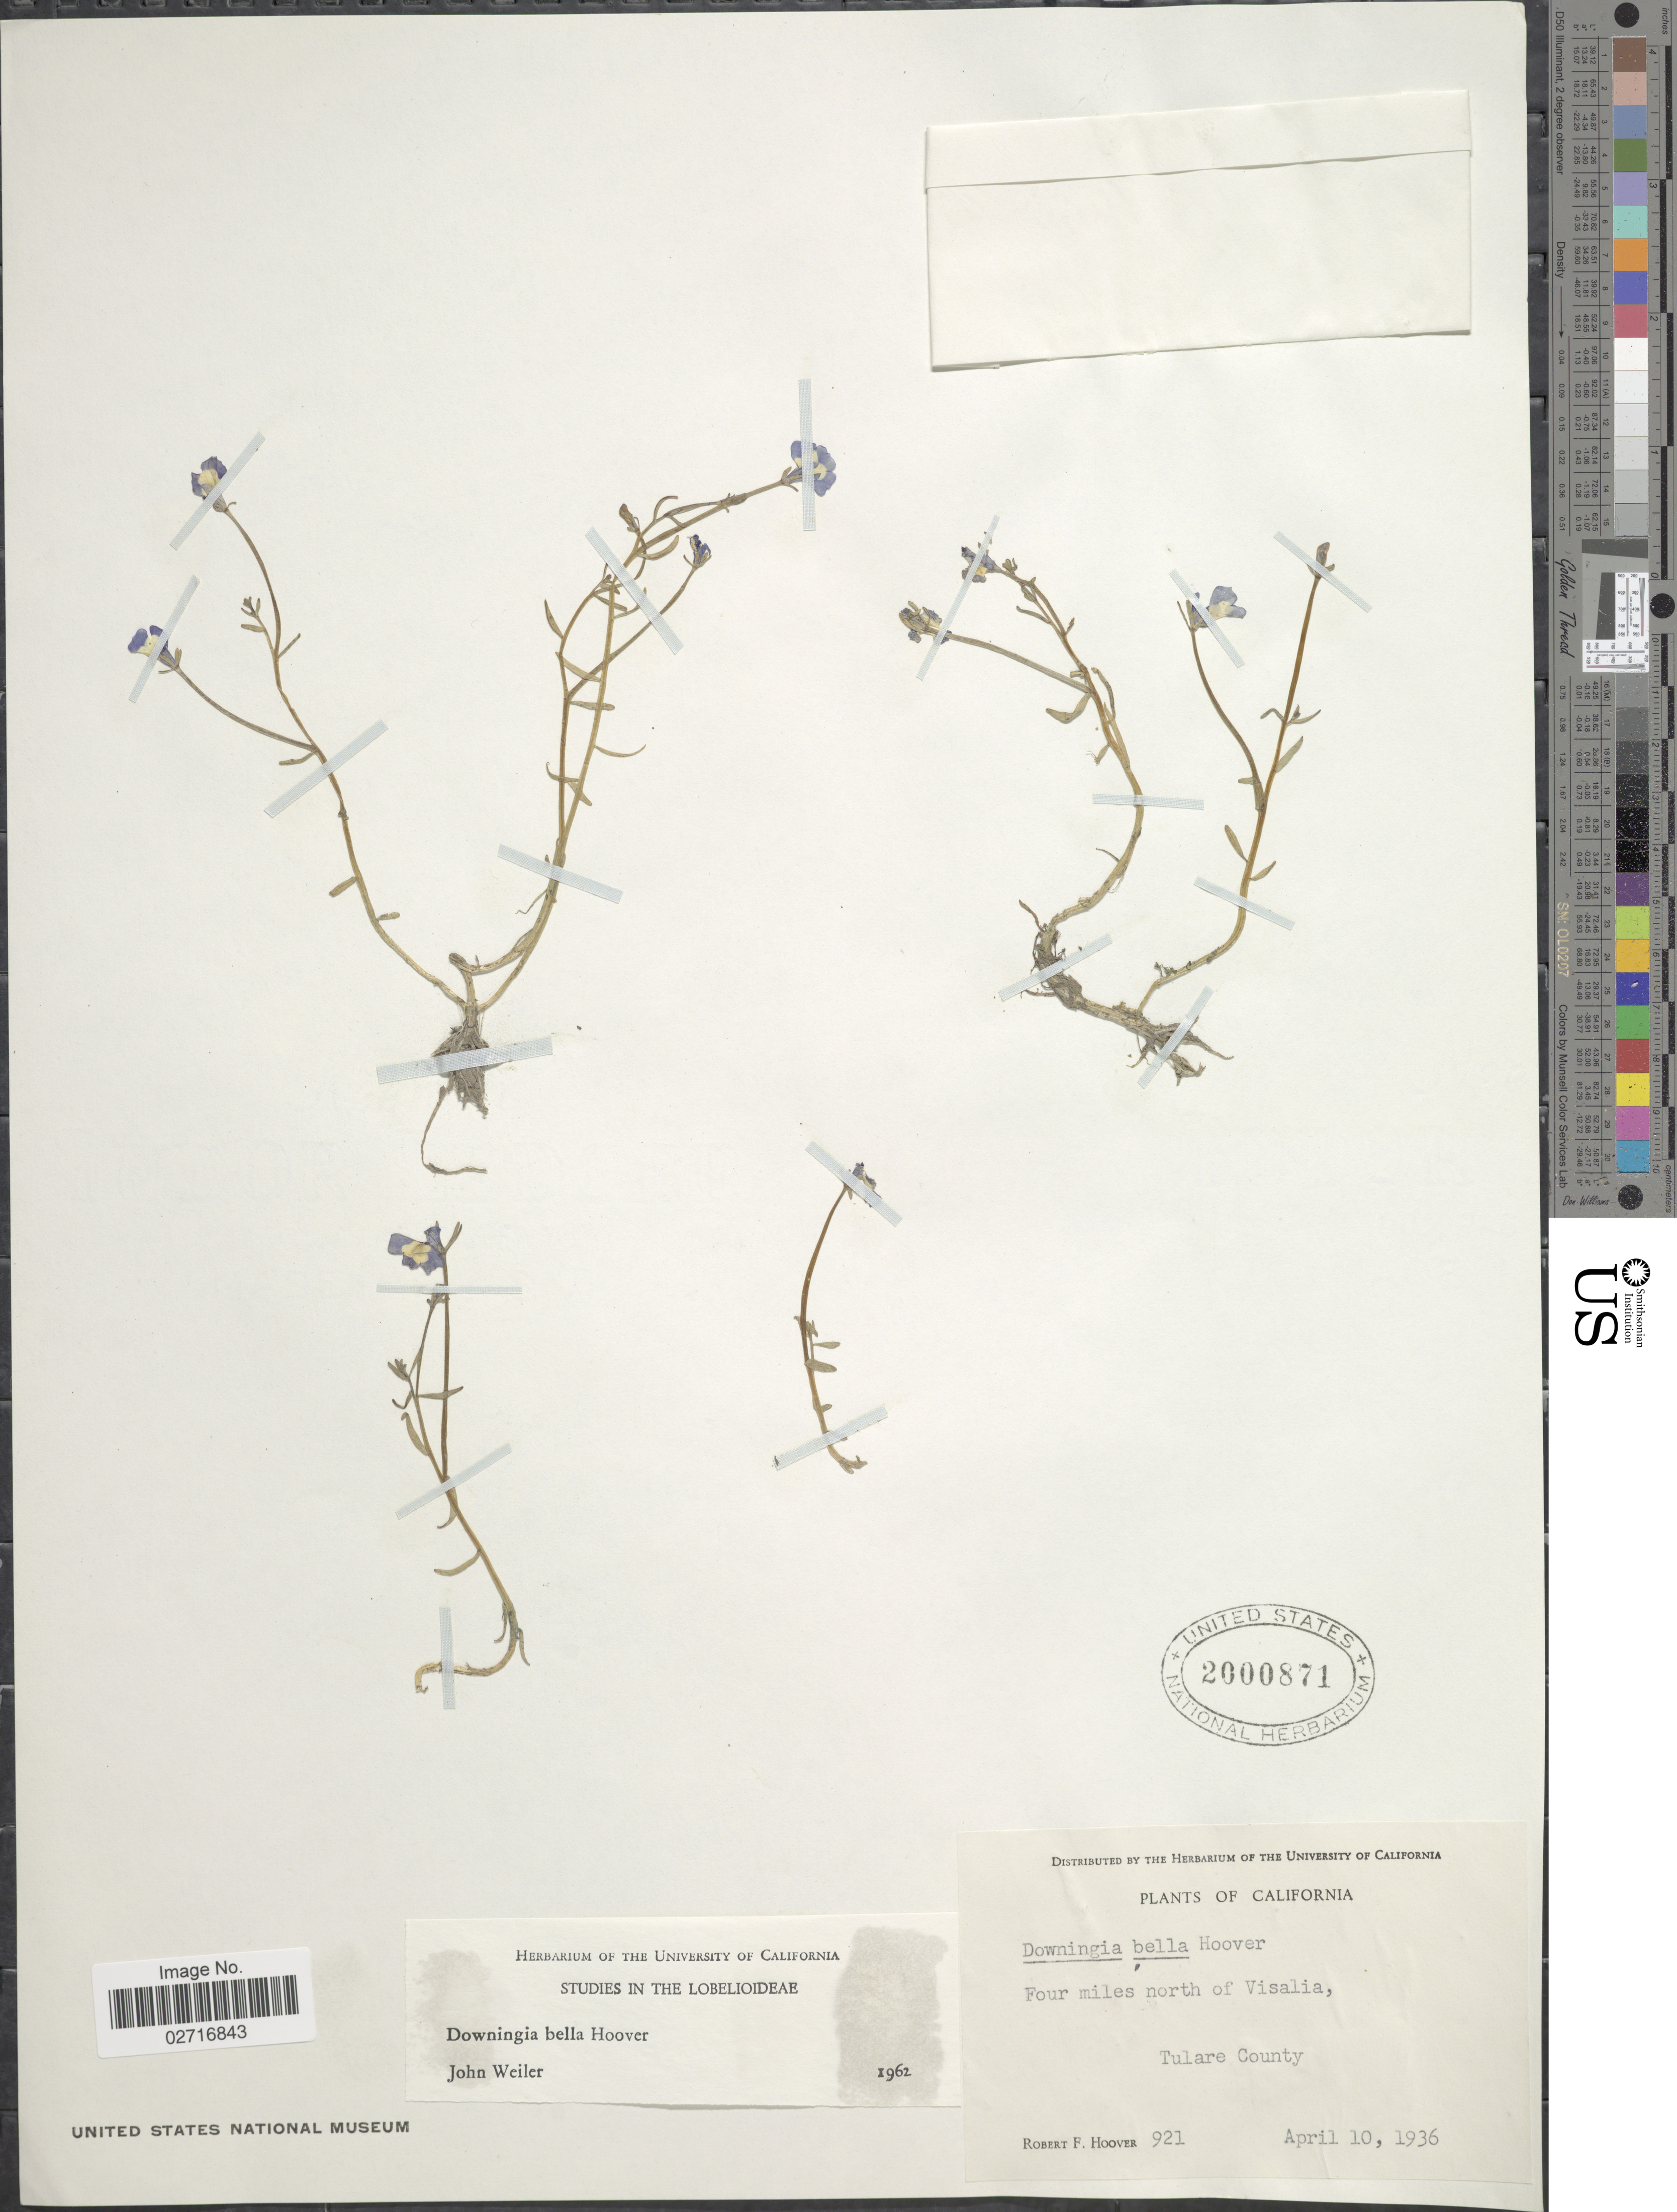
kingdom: Plantae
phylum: Tracheophyta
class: Magnoliopsida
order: Asterales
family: Campanulaceae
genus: Downingia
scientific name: Downingia bella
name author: Hoover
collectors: R. F. Hoover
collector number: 921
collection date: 1936-04-10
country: United States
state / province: California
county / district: Tulare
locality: Four miles north of Visalia, Tulare County.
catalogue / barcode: US 2000871